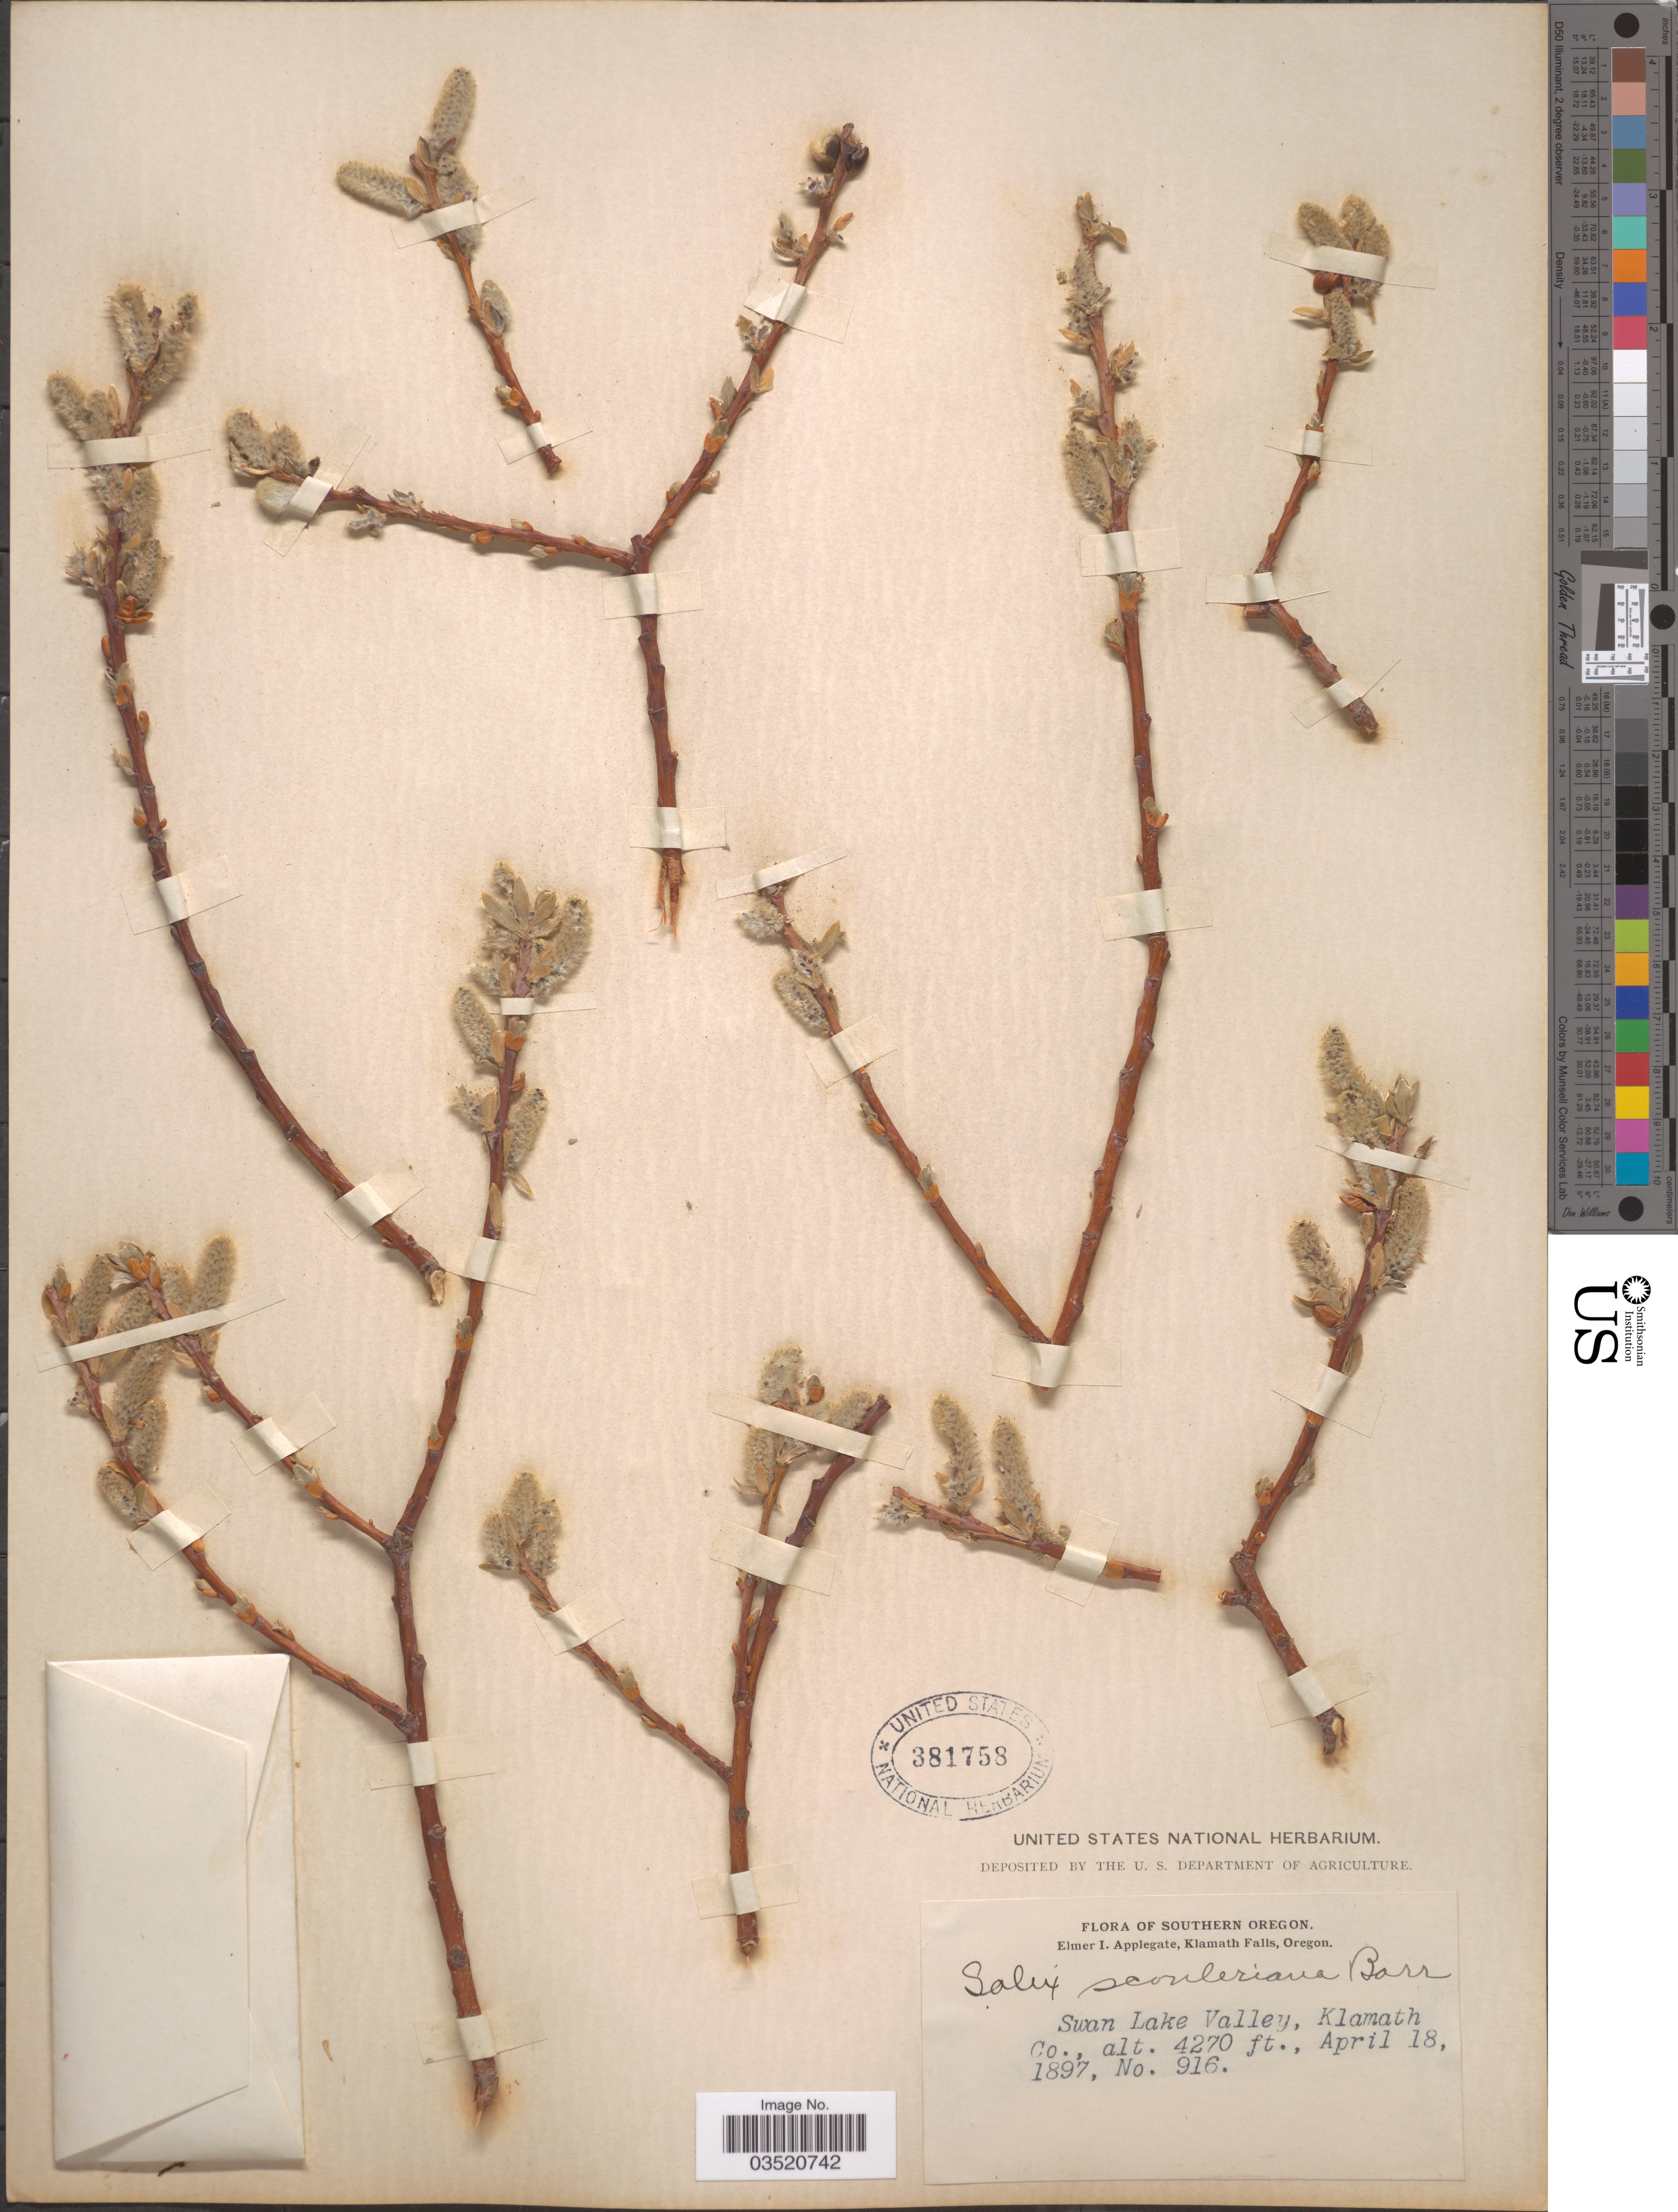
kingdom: Plantae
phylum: Tracheophyta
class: Magnoliopsida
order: Malpighiales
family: Salicaceae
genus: Salix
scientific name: Salix scouleriana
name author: Barratt ex Hook.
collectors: E. I. Applegate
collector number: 916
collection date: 1897-04-18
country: United States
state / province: Oregon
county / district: Klamath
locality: Southern Oregon. Klamath Falls. [unsure placement] Swan Lake Valley, Klamath Co.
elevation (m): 1301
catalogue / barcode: US 381758